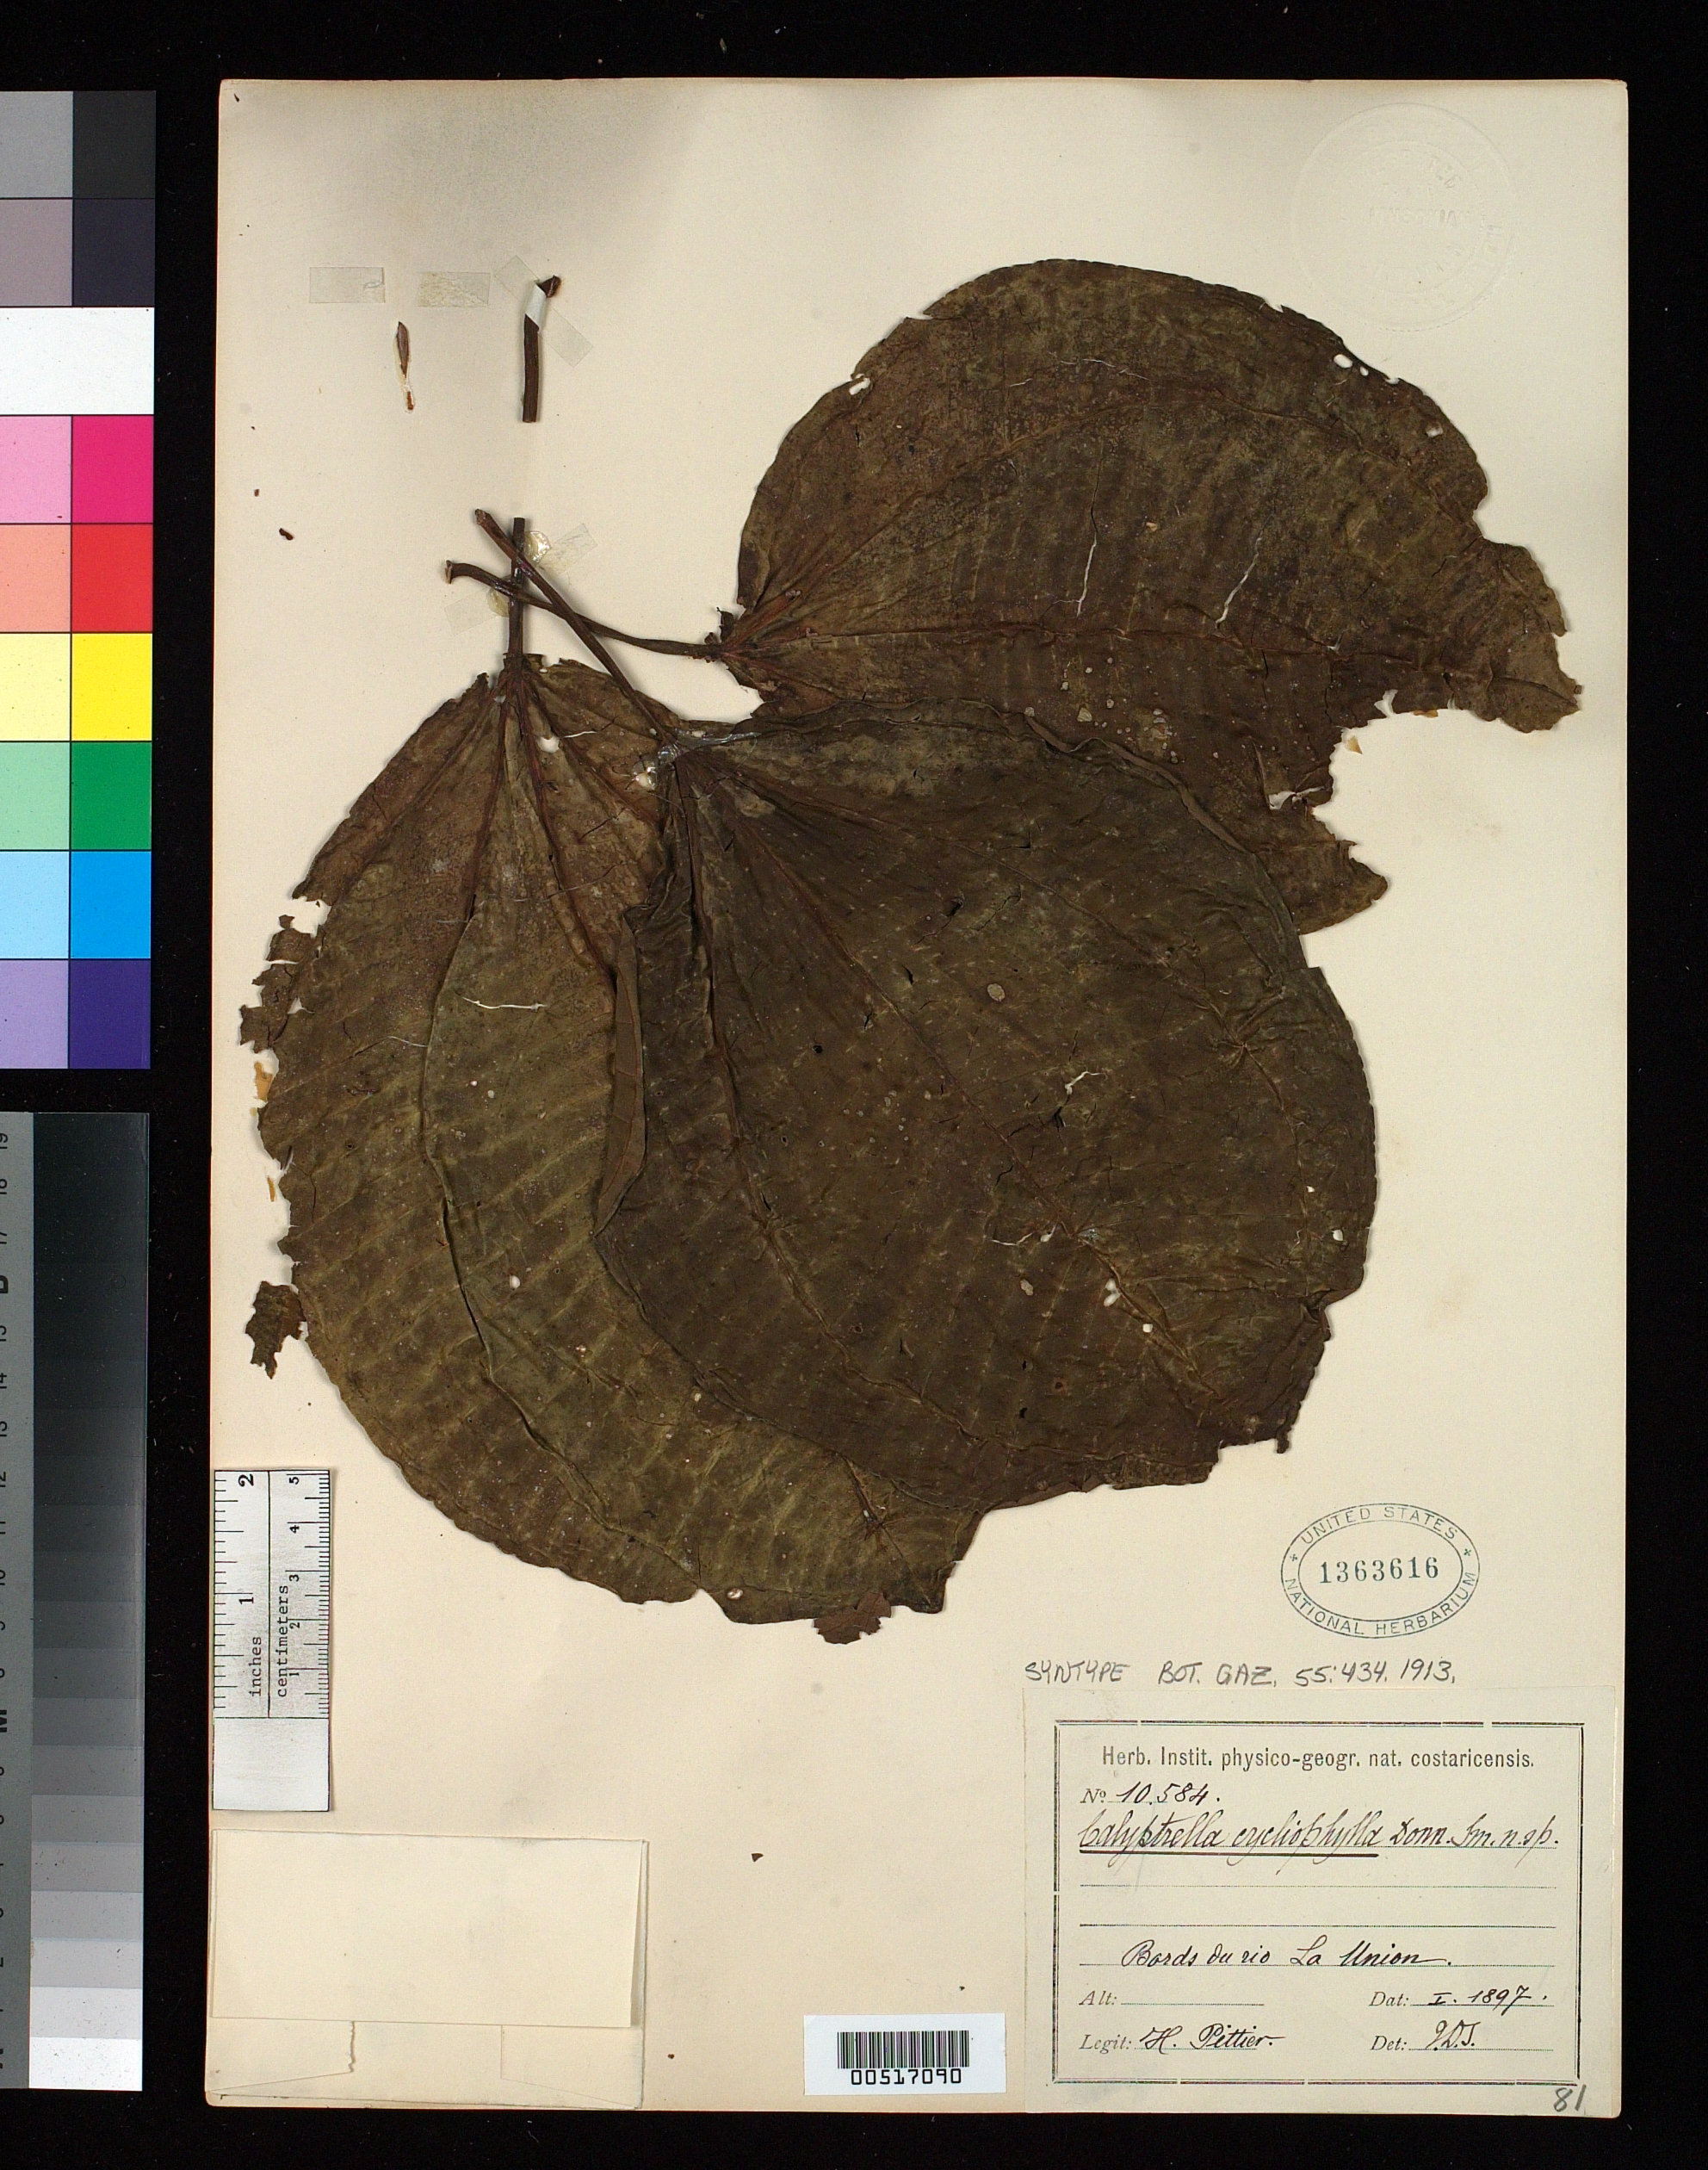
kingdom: Plantae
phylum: Tracheophyta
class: Magnoliopsida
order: Myrtales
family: Melastomataceae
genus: Calyptrella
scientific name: Calyptrella cycliophylla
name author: Donn. Sm.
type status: Syntype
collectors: H. F. Pittier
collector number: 10584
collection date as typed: Jan 1897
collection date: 1897-01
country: Costa Rica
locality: Bords du Rio La Union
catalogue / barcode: US 1363616